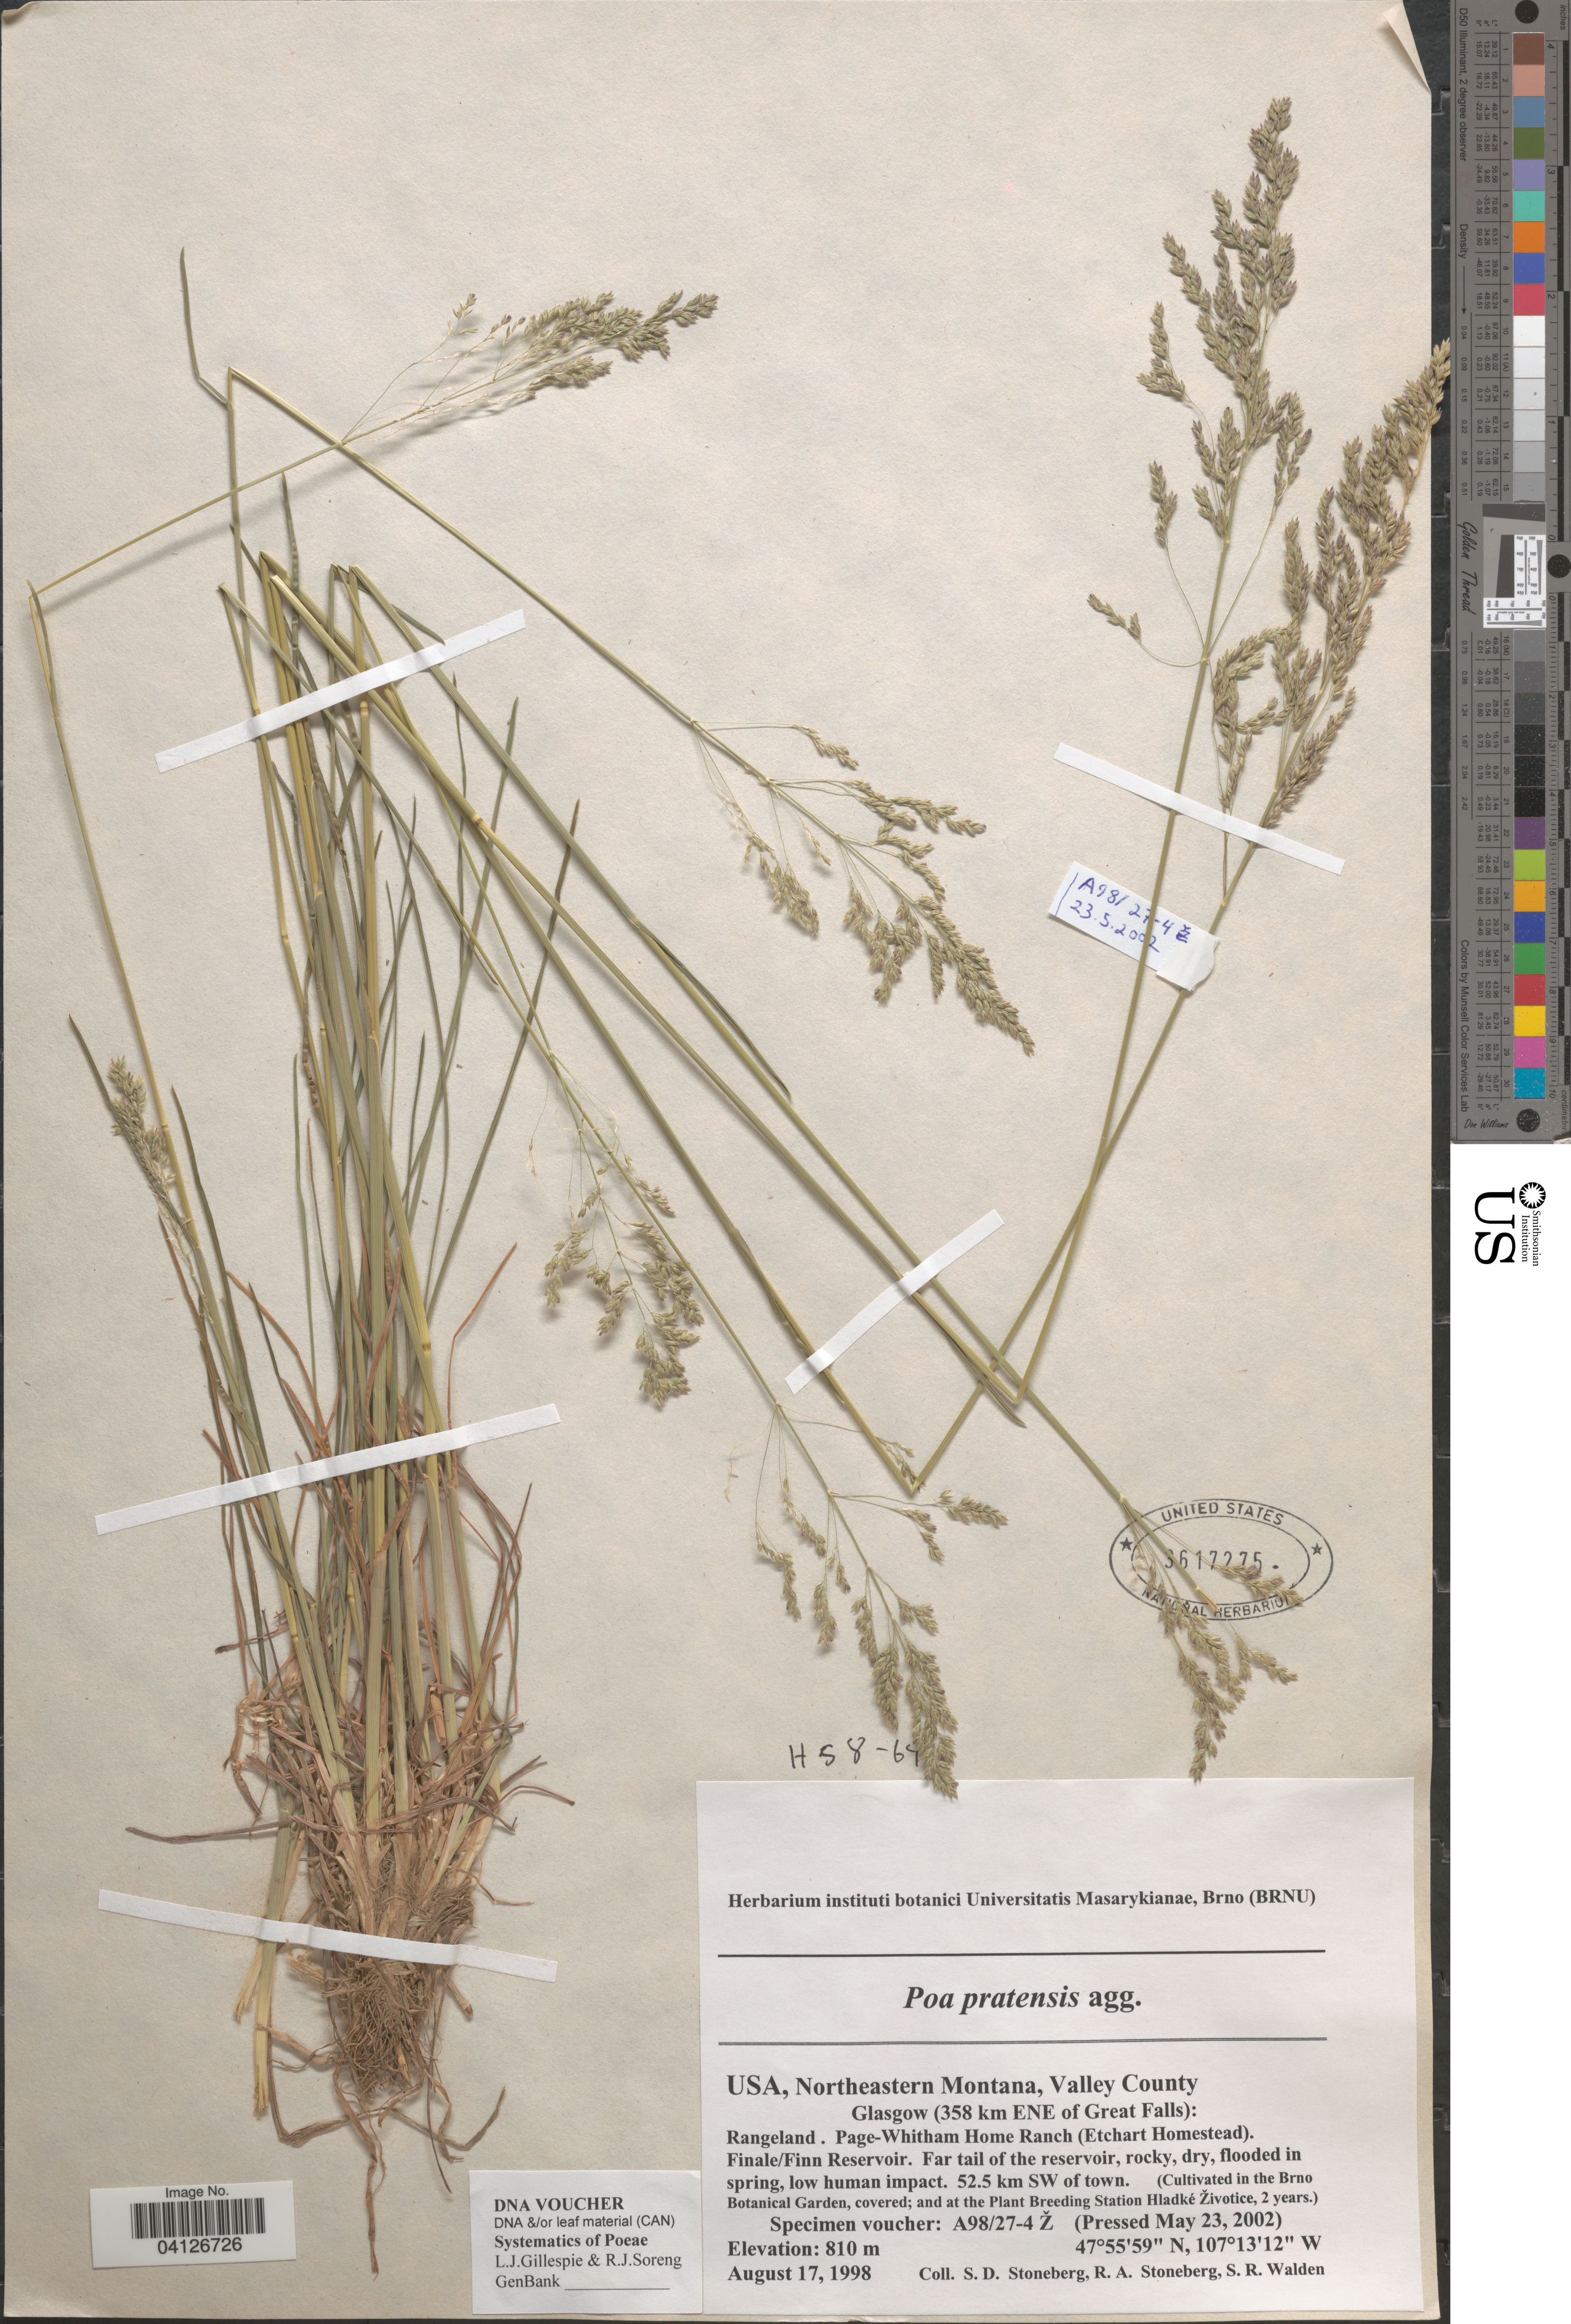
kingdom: Plantae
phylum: Tracheophyta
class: Liliopsida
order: Poales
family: Poaceae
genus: Poa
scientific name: Poa pratensis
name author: L.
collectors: Ex herb. instituti botanici Universitatis Masarykianae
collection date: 2002-05-23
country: Czechia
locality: (Cultivated in the Brno Botanical Garden, covered; and at the Plant Breeding Station Hladké Životice, 2 years.).